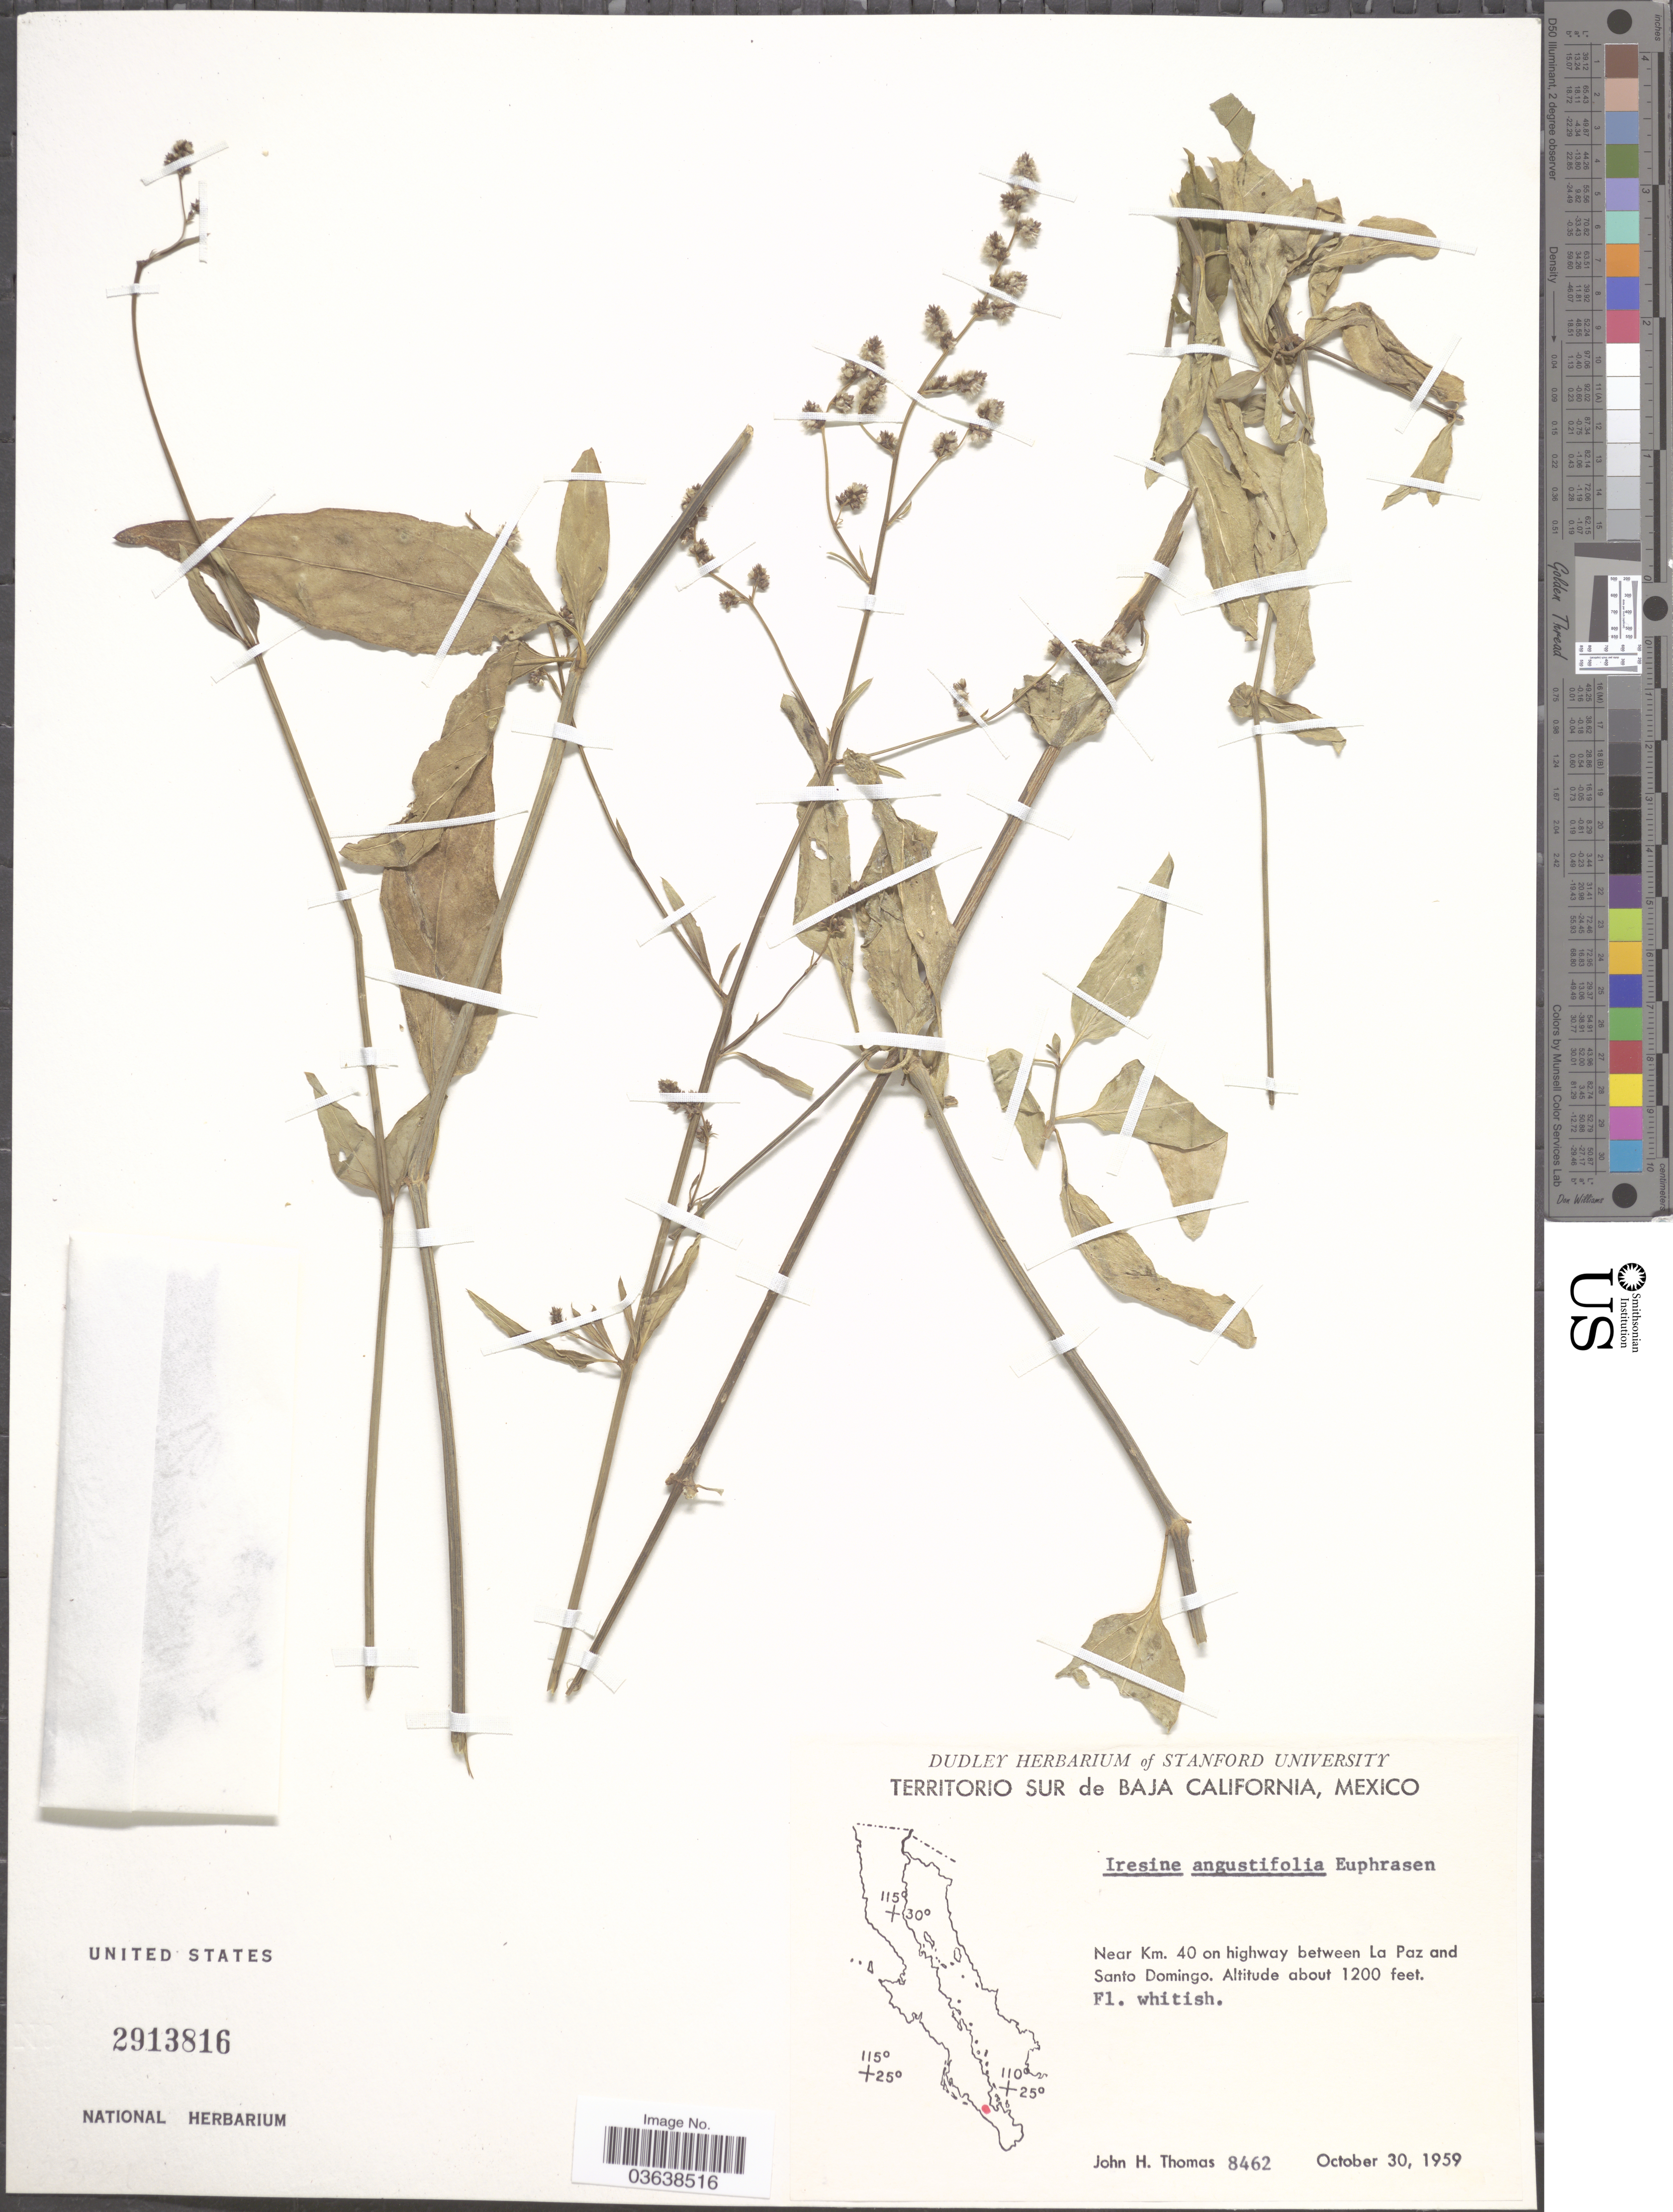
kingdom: Plantae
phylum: Tracheophyta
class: Magnoliopsida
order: Caryophyllales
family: Amaranthaceae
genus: Iresine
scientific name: Iresine angustifolia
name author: Euphrasén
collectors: J. H. Thomas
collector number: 8462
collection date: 1959-10-30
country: Mexico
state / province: Baja California Sur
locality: Territorio Sur de Baja California. Near Km. 40 on highway La Paz and Santo Domingo.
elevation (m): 366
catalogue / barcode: US 2913816